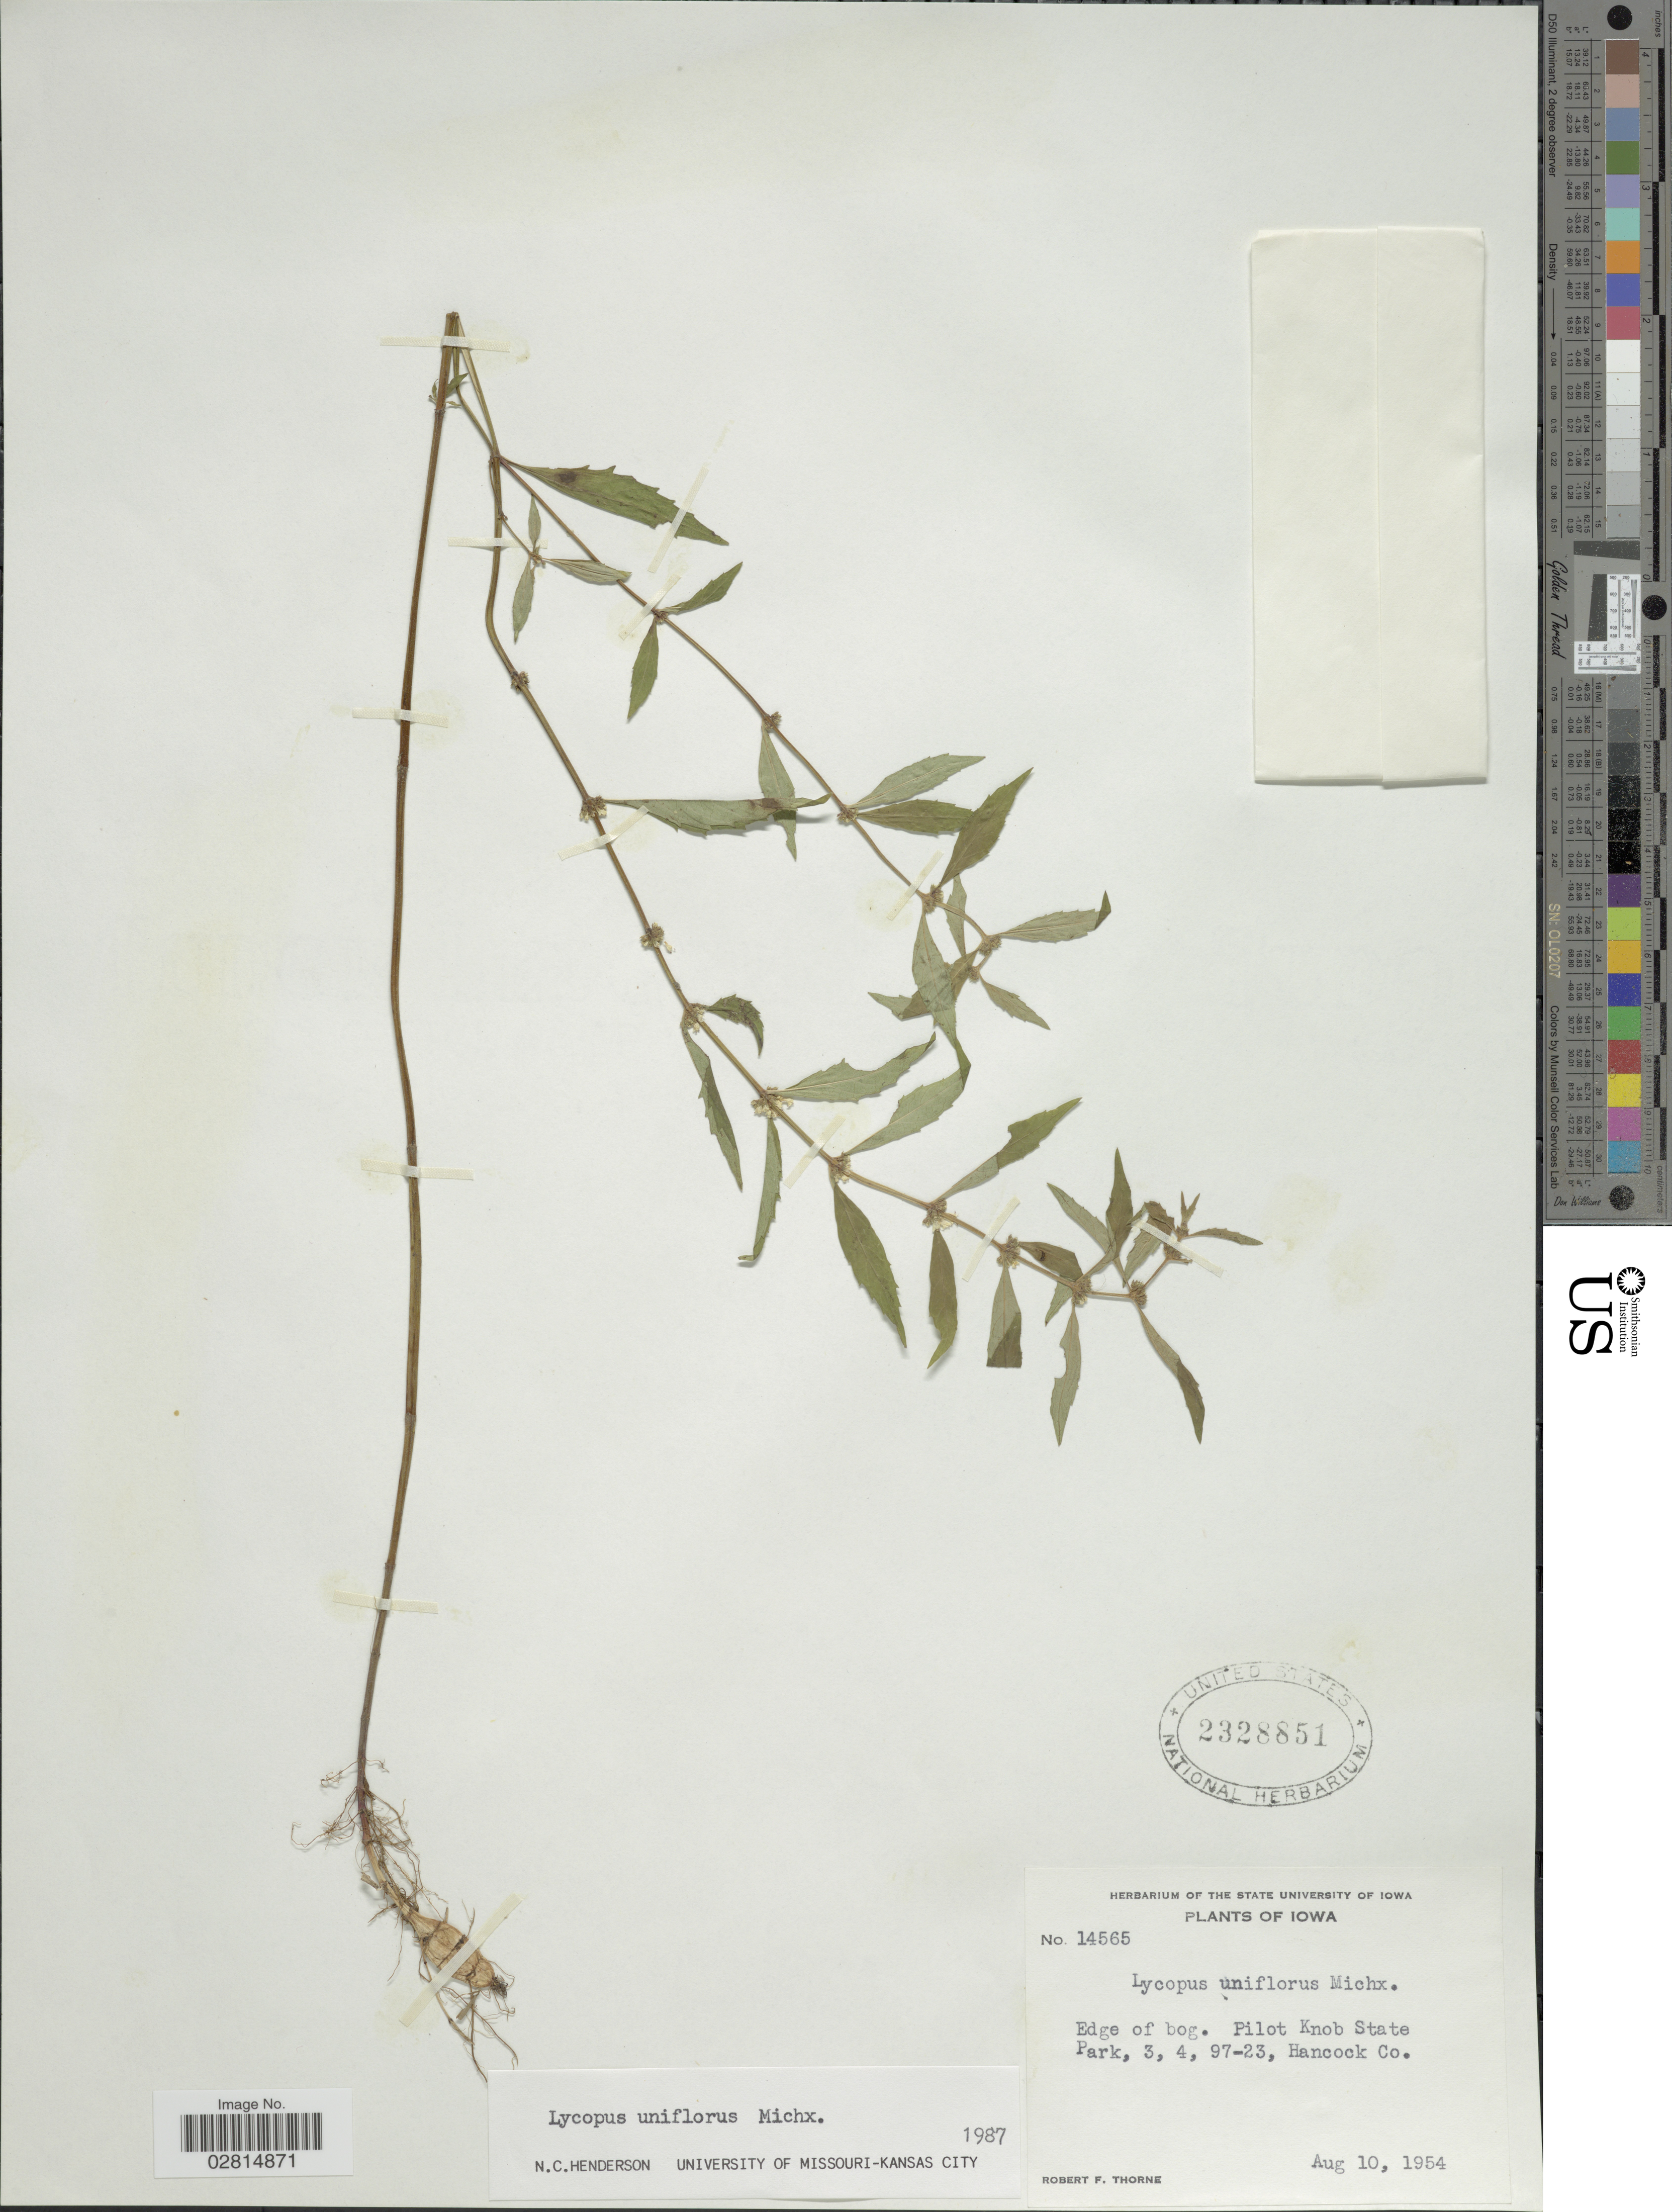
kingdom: Plantae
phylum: Tracheophyta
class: Magnoliopsida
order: Lamiales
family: Lamiaceae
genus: Lycopus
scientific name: Lycopus uniflorus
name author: Michx.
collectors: R. F. Thorne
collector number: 14565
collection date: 1954-08-10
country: United States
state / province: Iowa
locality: Pilot Knob State Park, 3, 4, 97-23, Hancock Co.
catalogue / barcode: US 2328851